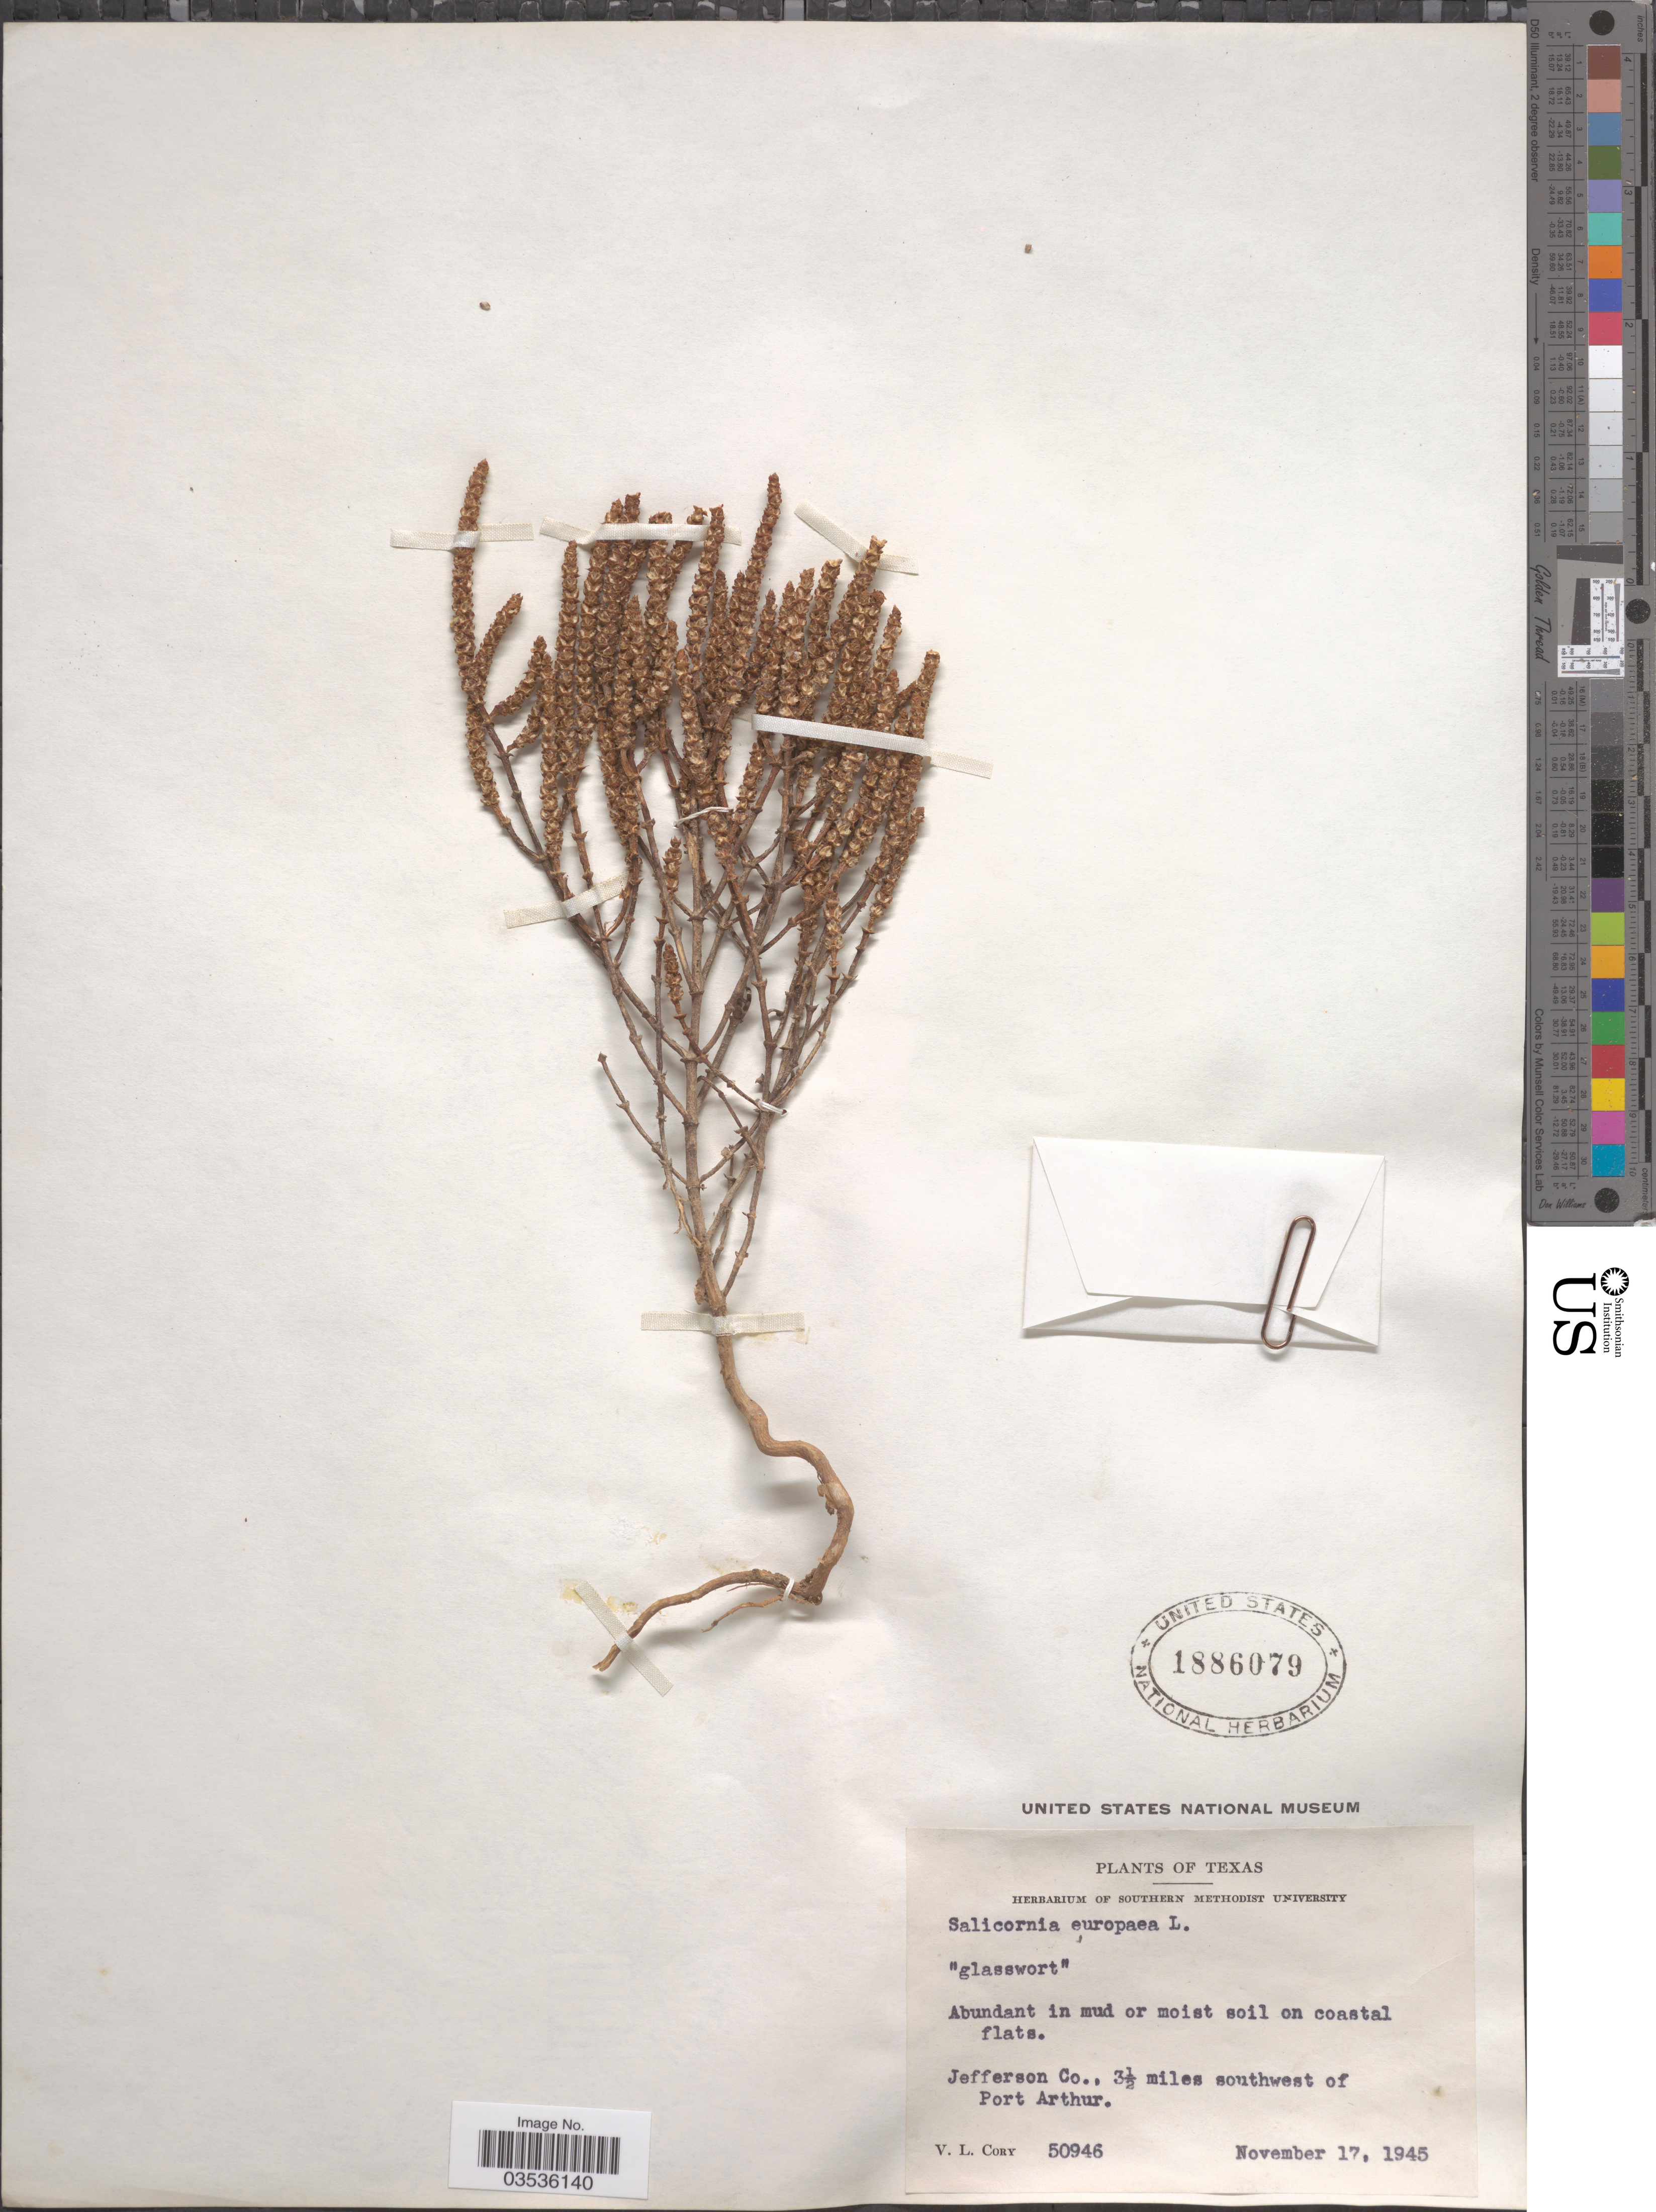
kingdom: Plantae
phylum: Tracheophyta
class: Magnoliopsida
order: Caryophyllales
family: Amaranthaceae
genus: Salicornia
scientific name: Salicornia europaea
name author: L.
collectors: V. Cory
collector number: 50946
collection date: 1945-11-17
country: United States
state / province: Texas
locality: Jefferson Co., 3½ miles southwest of Port Arthur.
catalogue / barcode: US 1886079